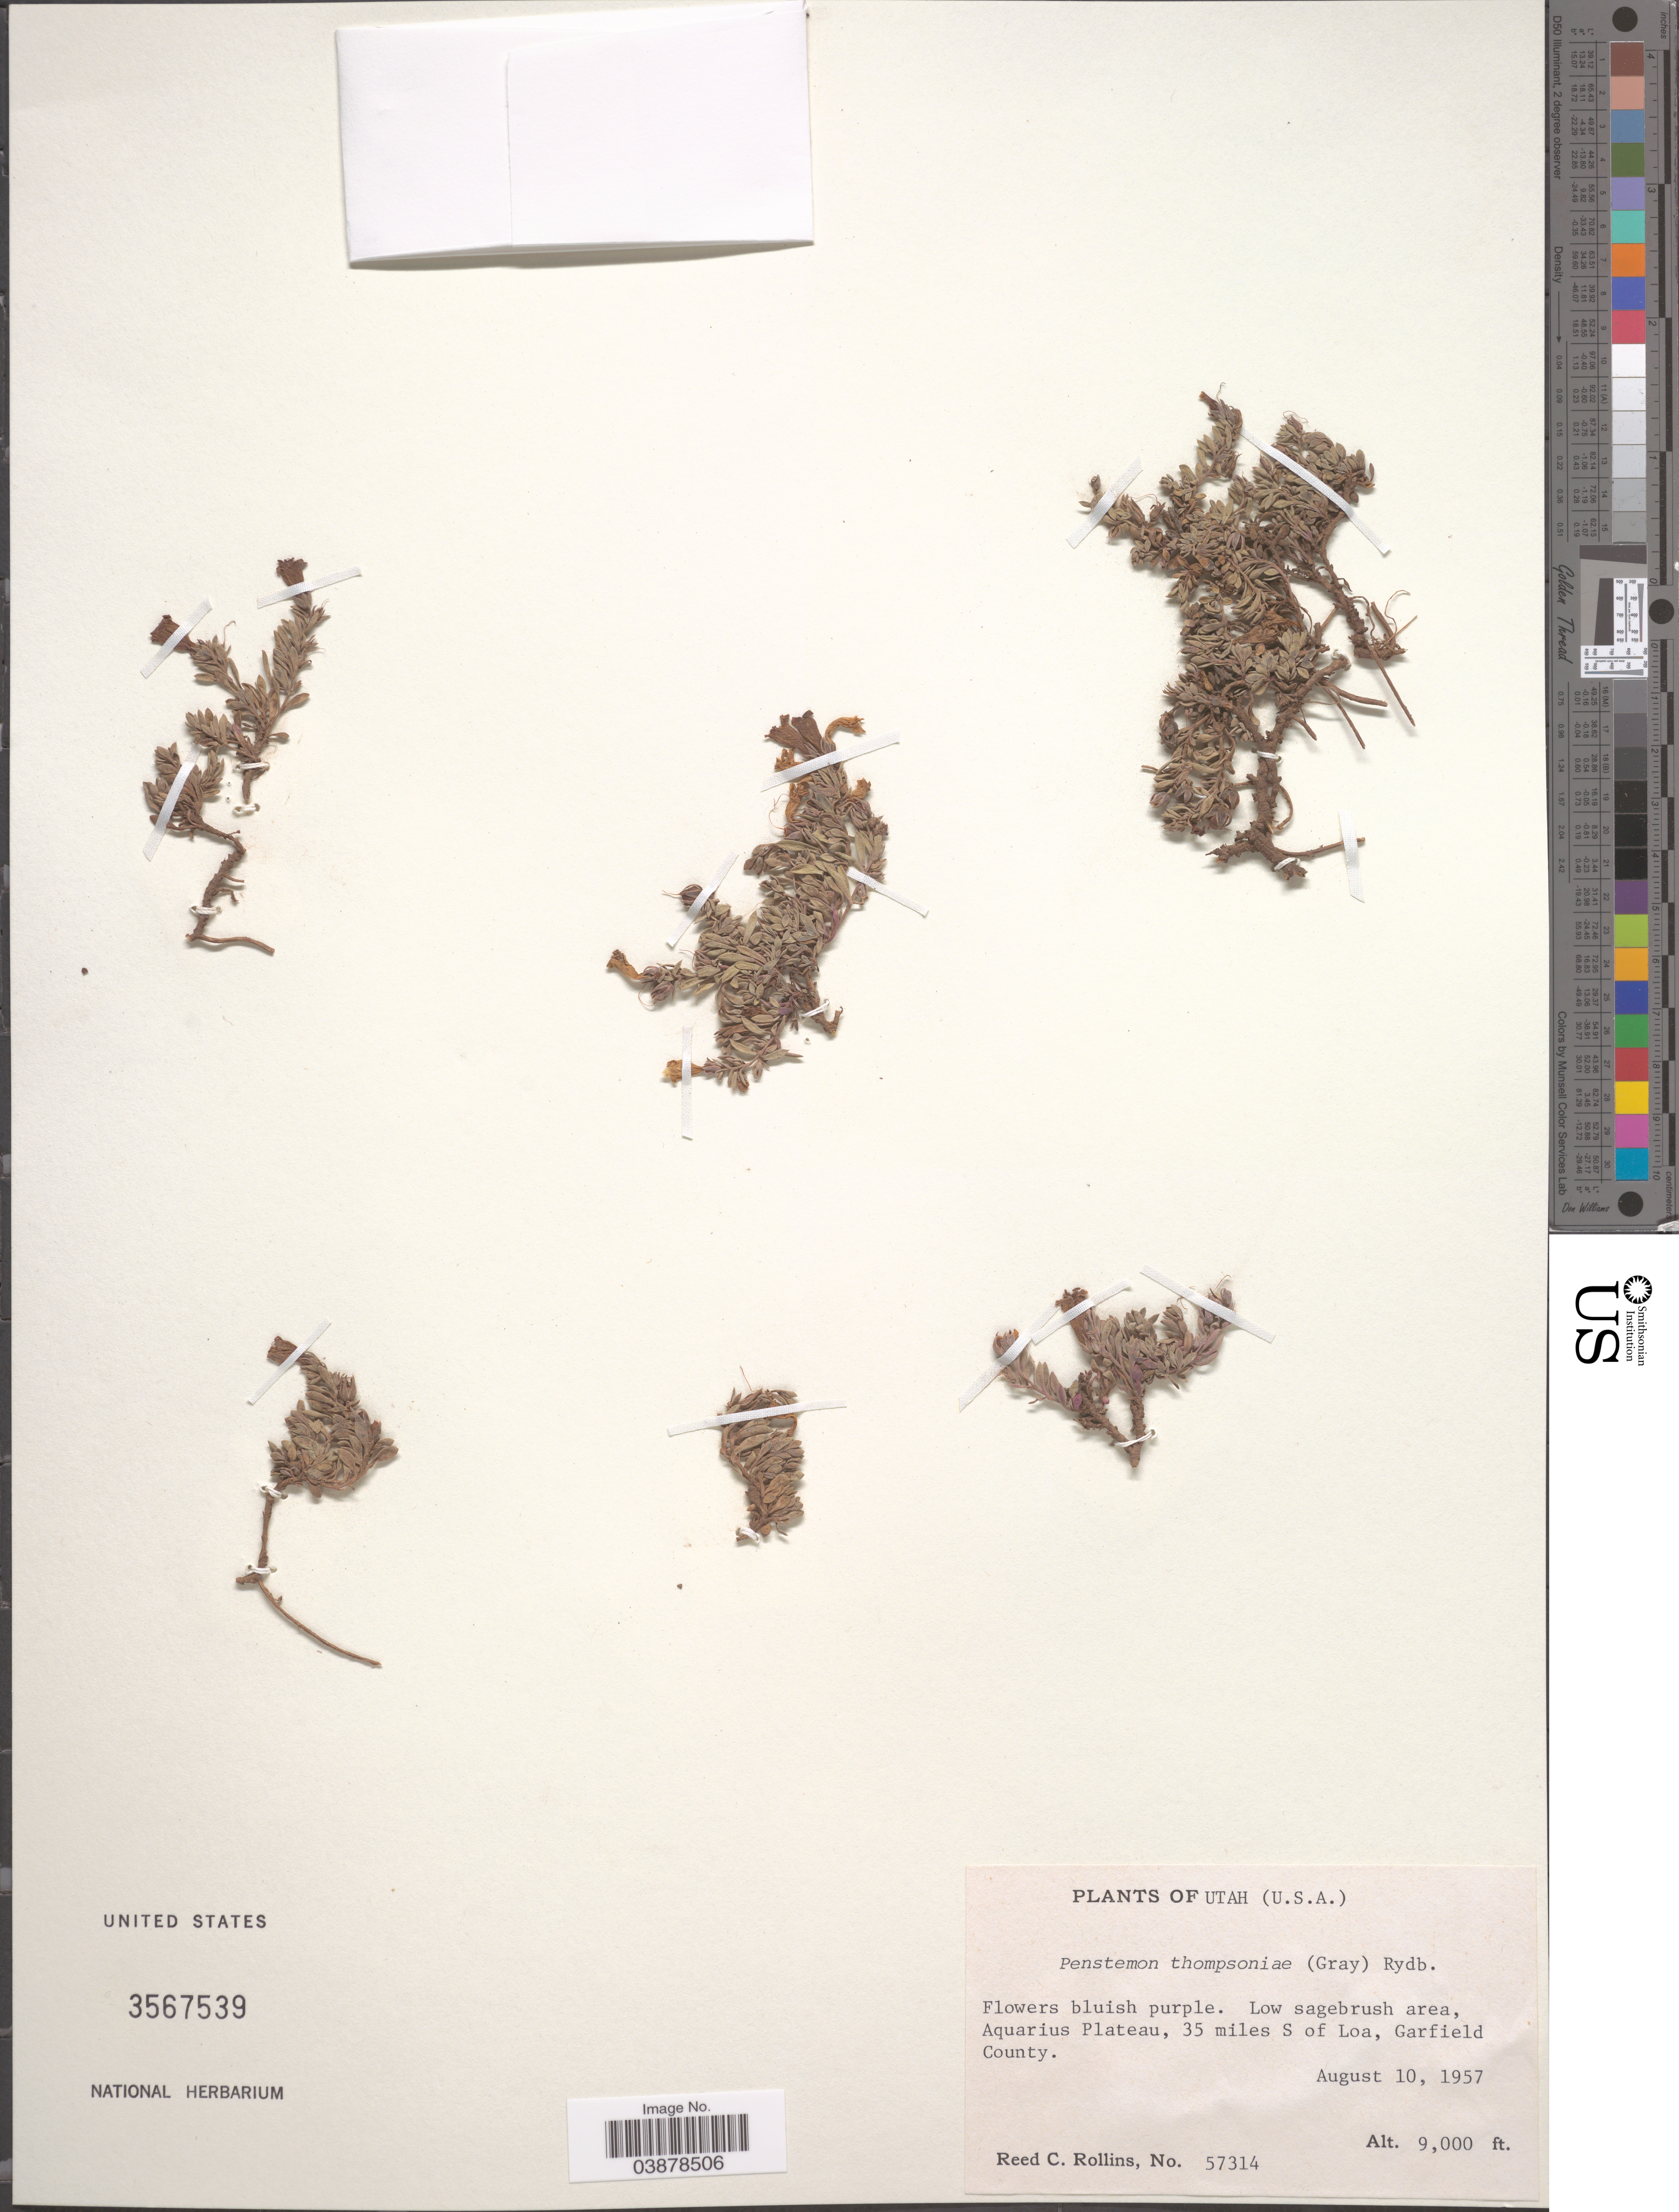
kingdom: Plantae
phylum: Tracheophyta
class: Magnoliopsida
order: Lamiales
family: Plantaginaceae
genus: Penstemon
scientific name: Penstemon thompsonaie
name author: (A. Gray) Rydb.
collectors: R. C. Rollins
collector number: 57314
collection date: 1957-08-10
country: United States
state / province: Utah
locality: Aquarius Plateau, 35 miles S of Loa, Garfield County.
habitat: low sagebrush area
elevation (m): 2743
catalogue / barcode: US 3567539